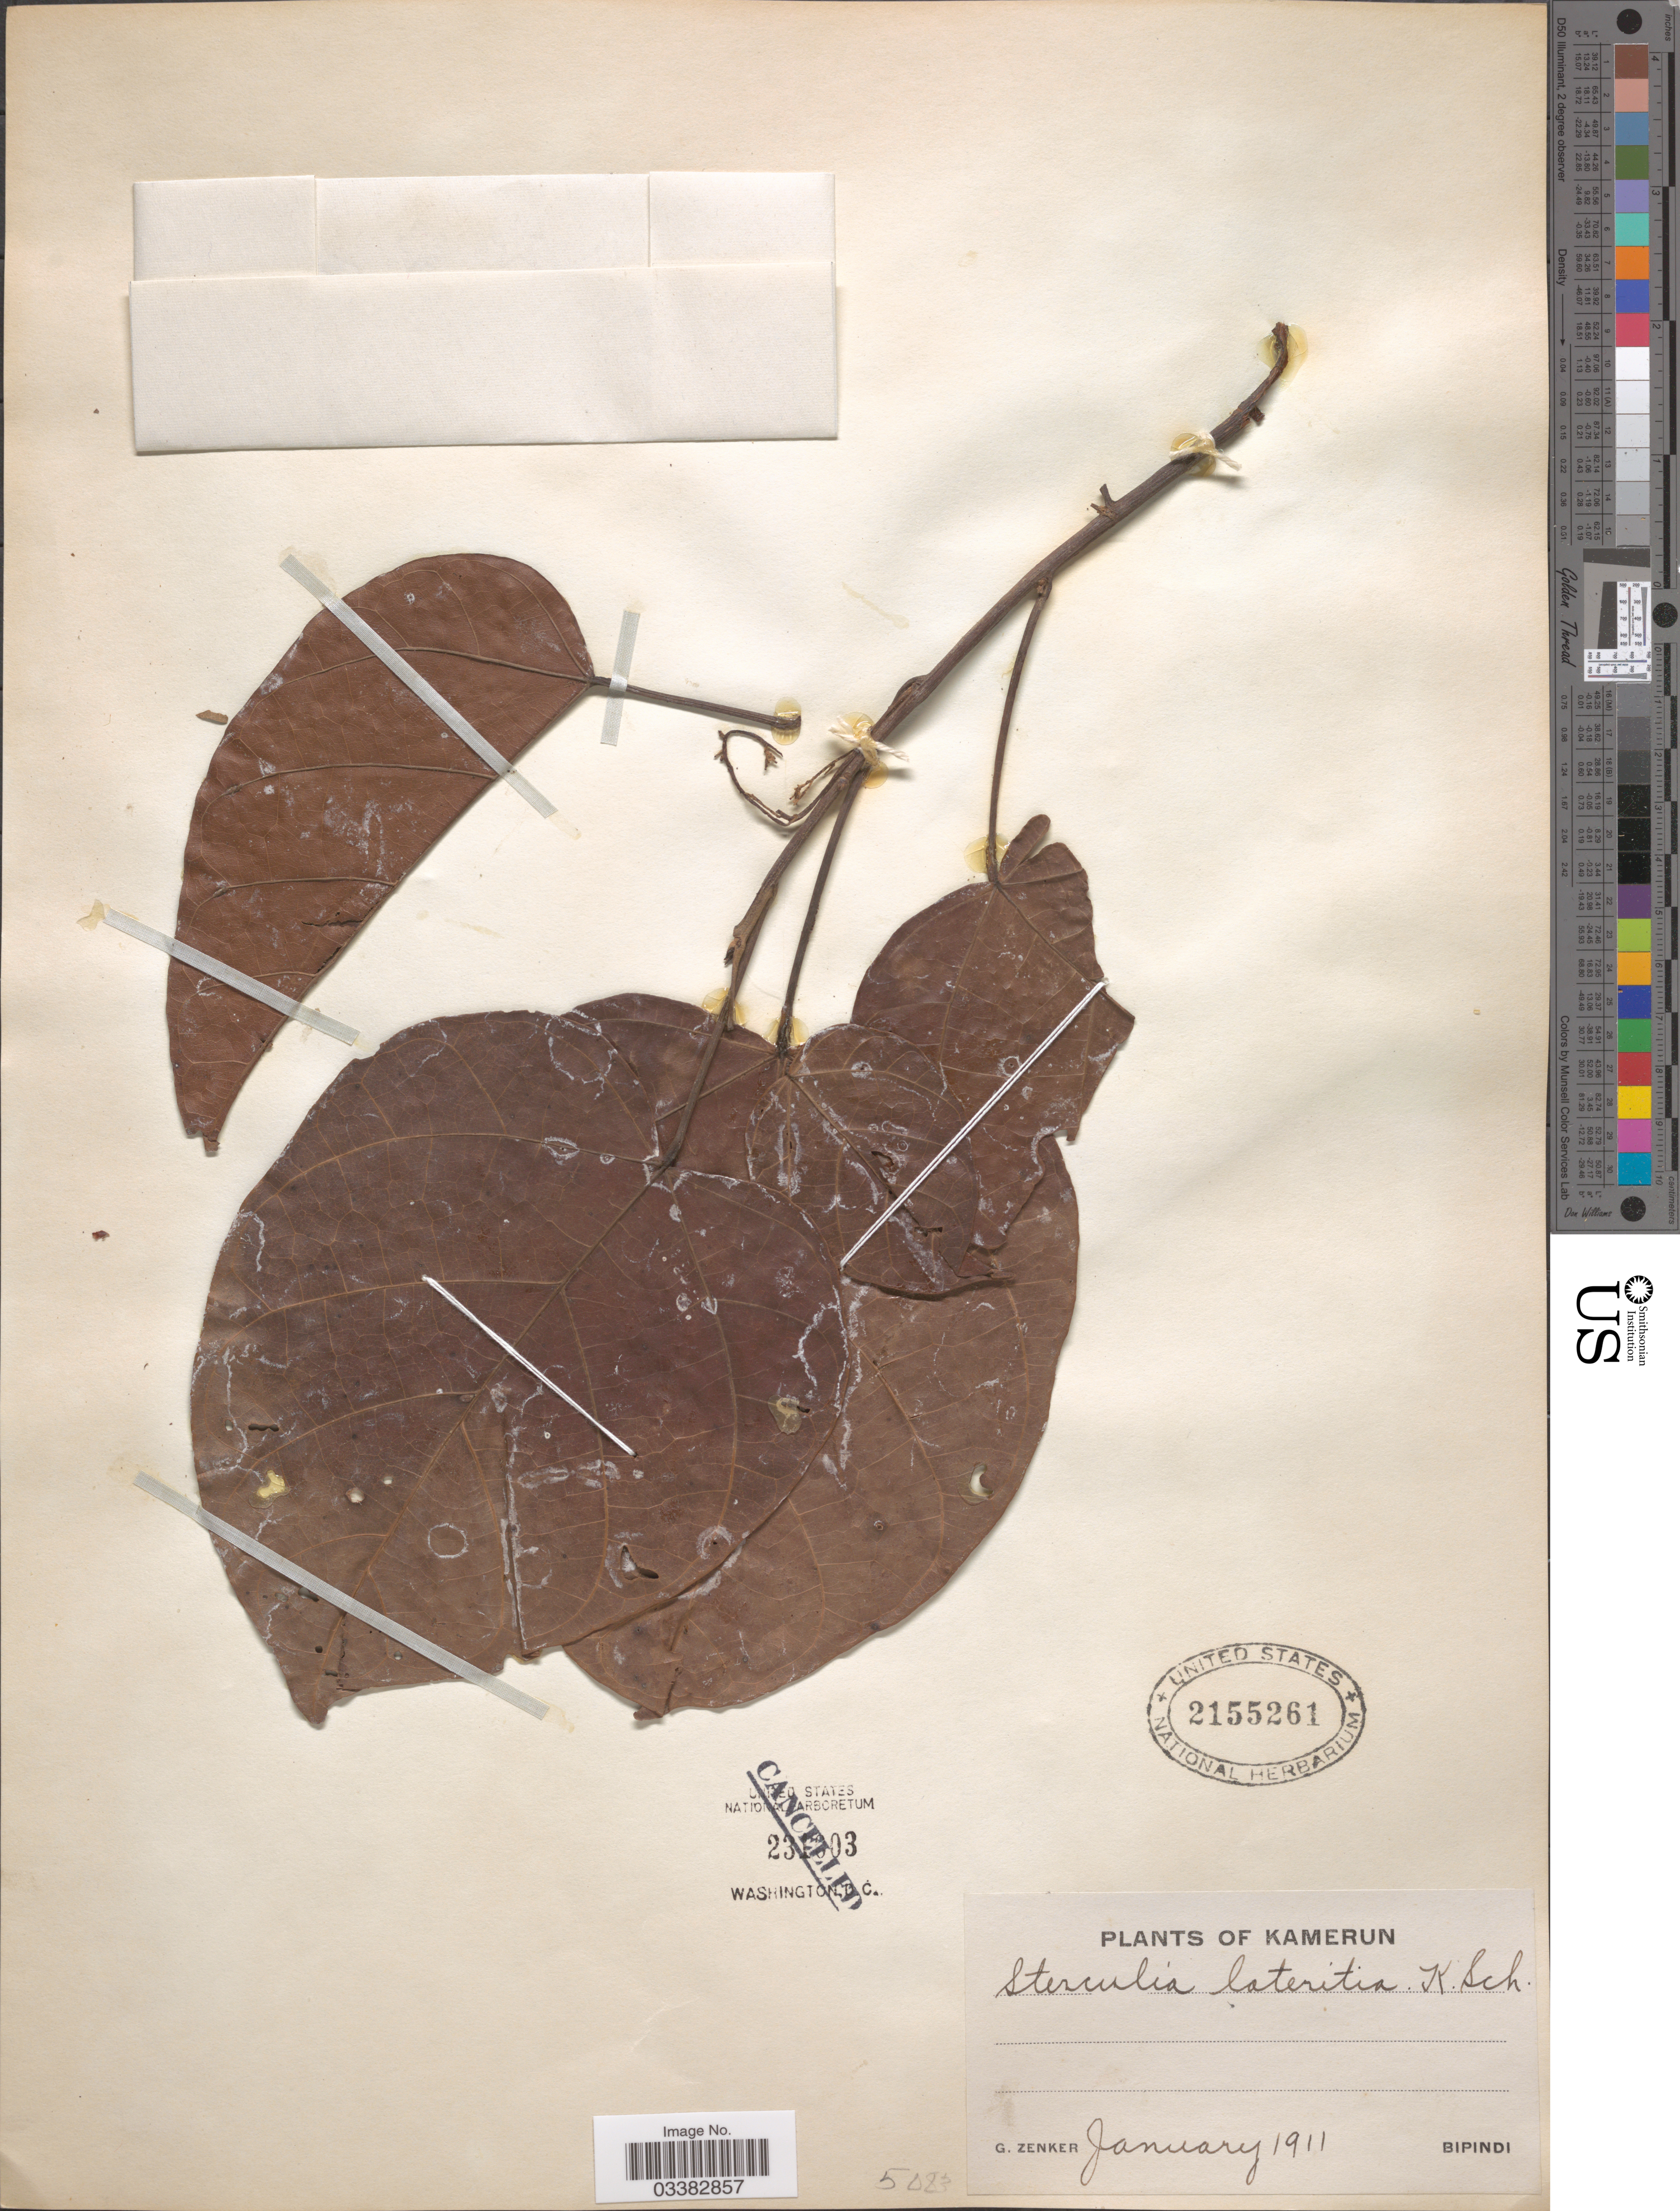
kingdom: Plantae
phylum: Tracheophyta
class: Magnoliopsida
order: Malvales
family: Malvaceae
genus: Sterculia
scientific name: Sterculia lateritia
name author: K. Schum.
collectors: G. A. Zenker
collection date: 1911-01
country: Cameroon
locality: Bipindi.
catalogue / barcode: US 2155261